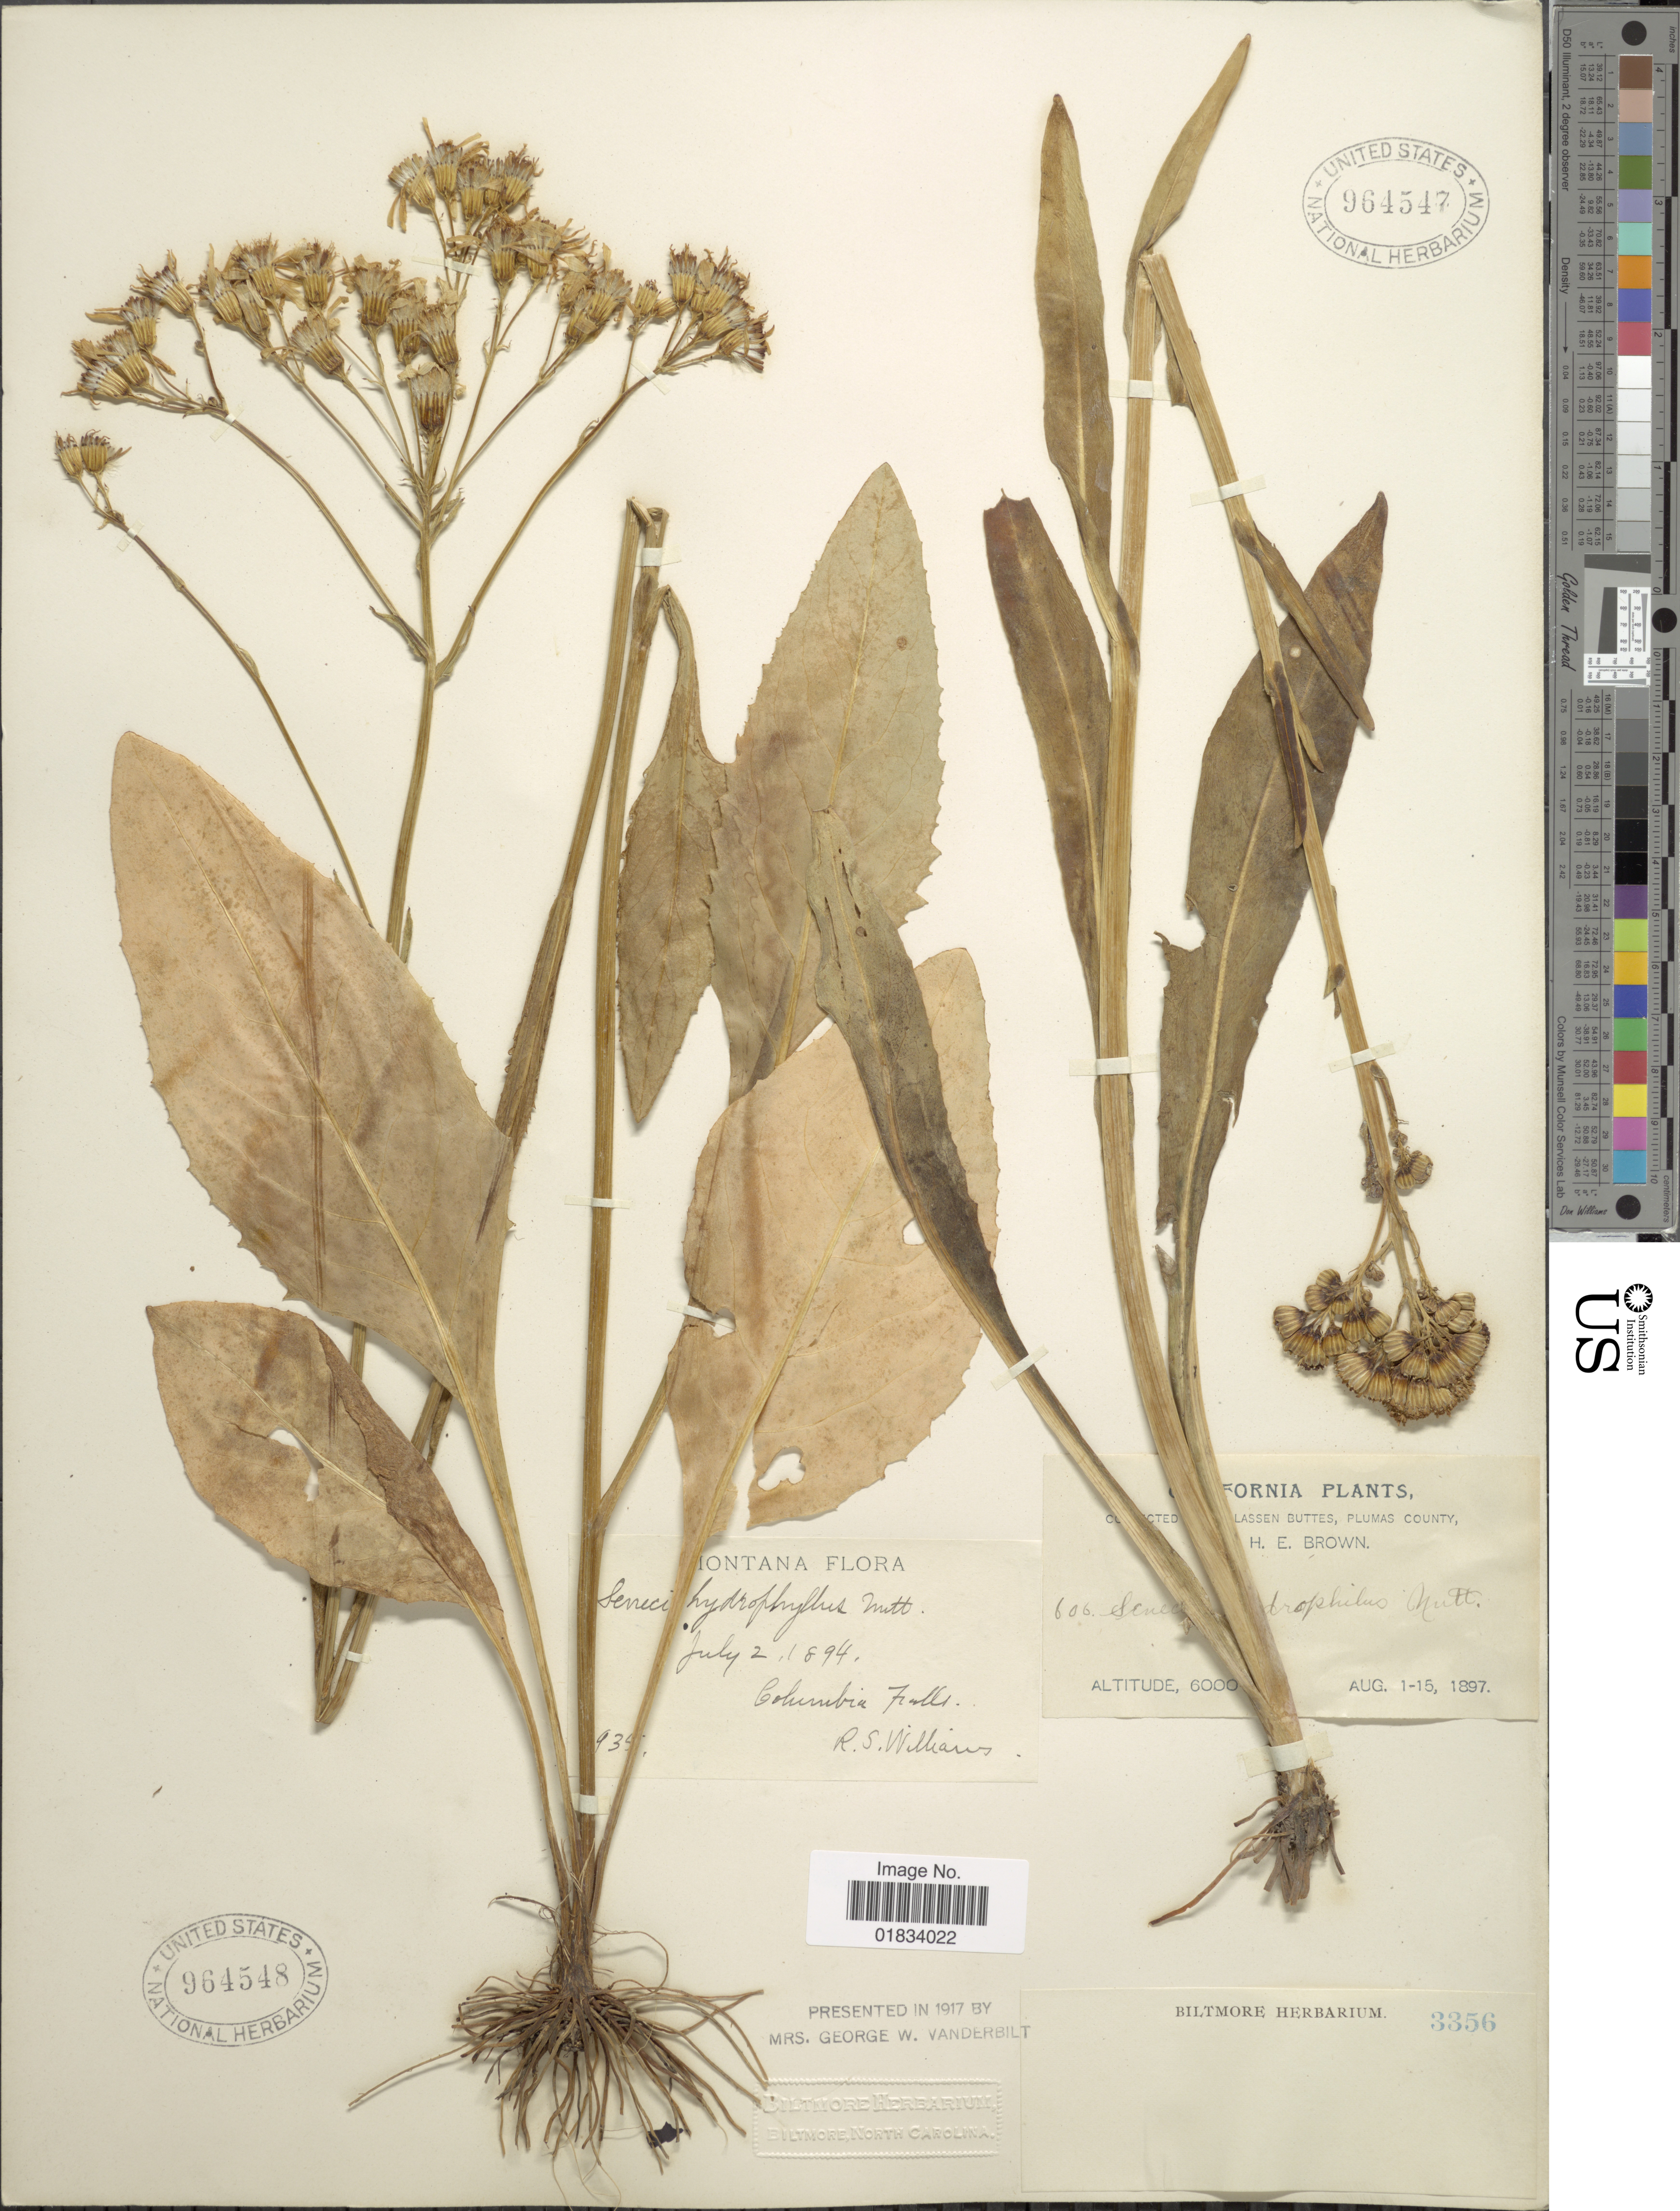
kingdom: Plantae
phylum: Tracheophyta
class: Magnoliopsida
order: Asterales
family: Asteraceae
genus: Senecio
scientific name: Senecio hydrophilus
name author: Nutt.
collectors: R. S. Williams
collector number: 935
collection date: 1894-07-02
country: United States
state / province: Montana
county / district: Flathead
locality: Columbia Falls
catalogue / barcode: US 964548